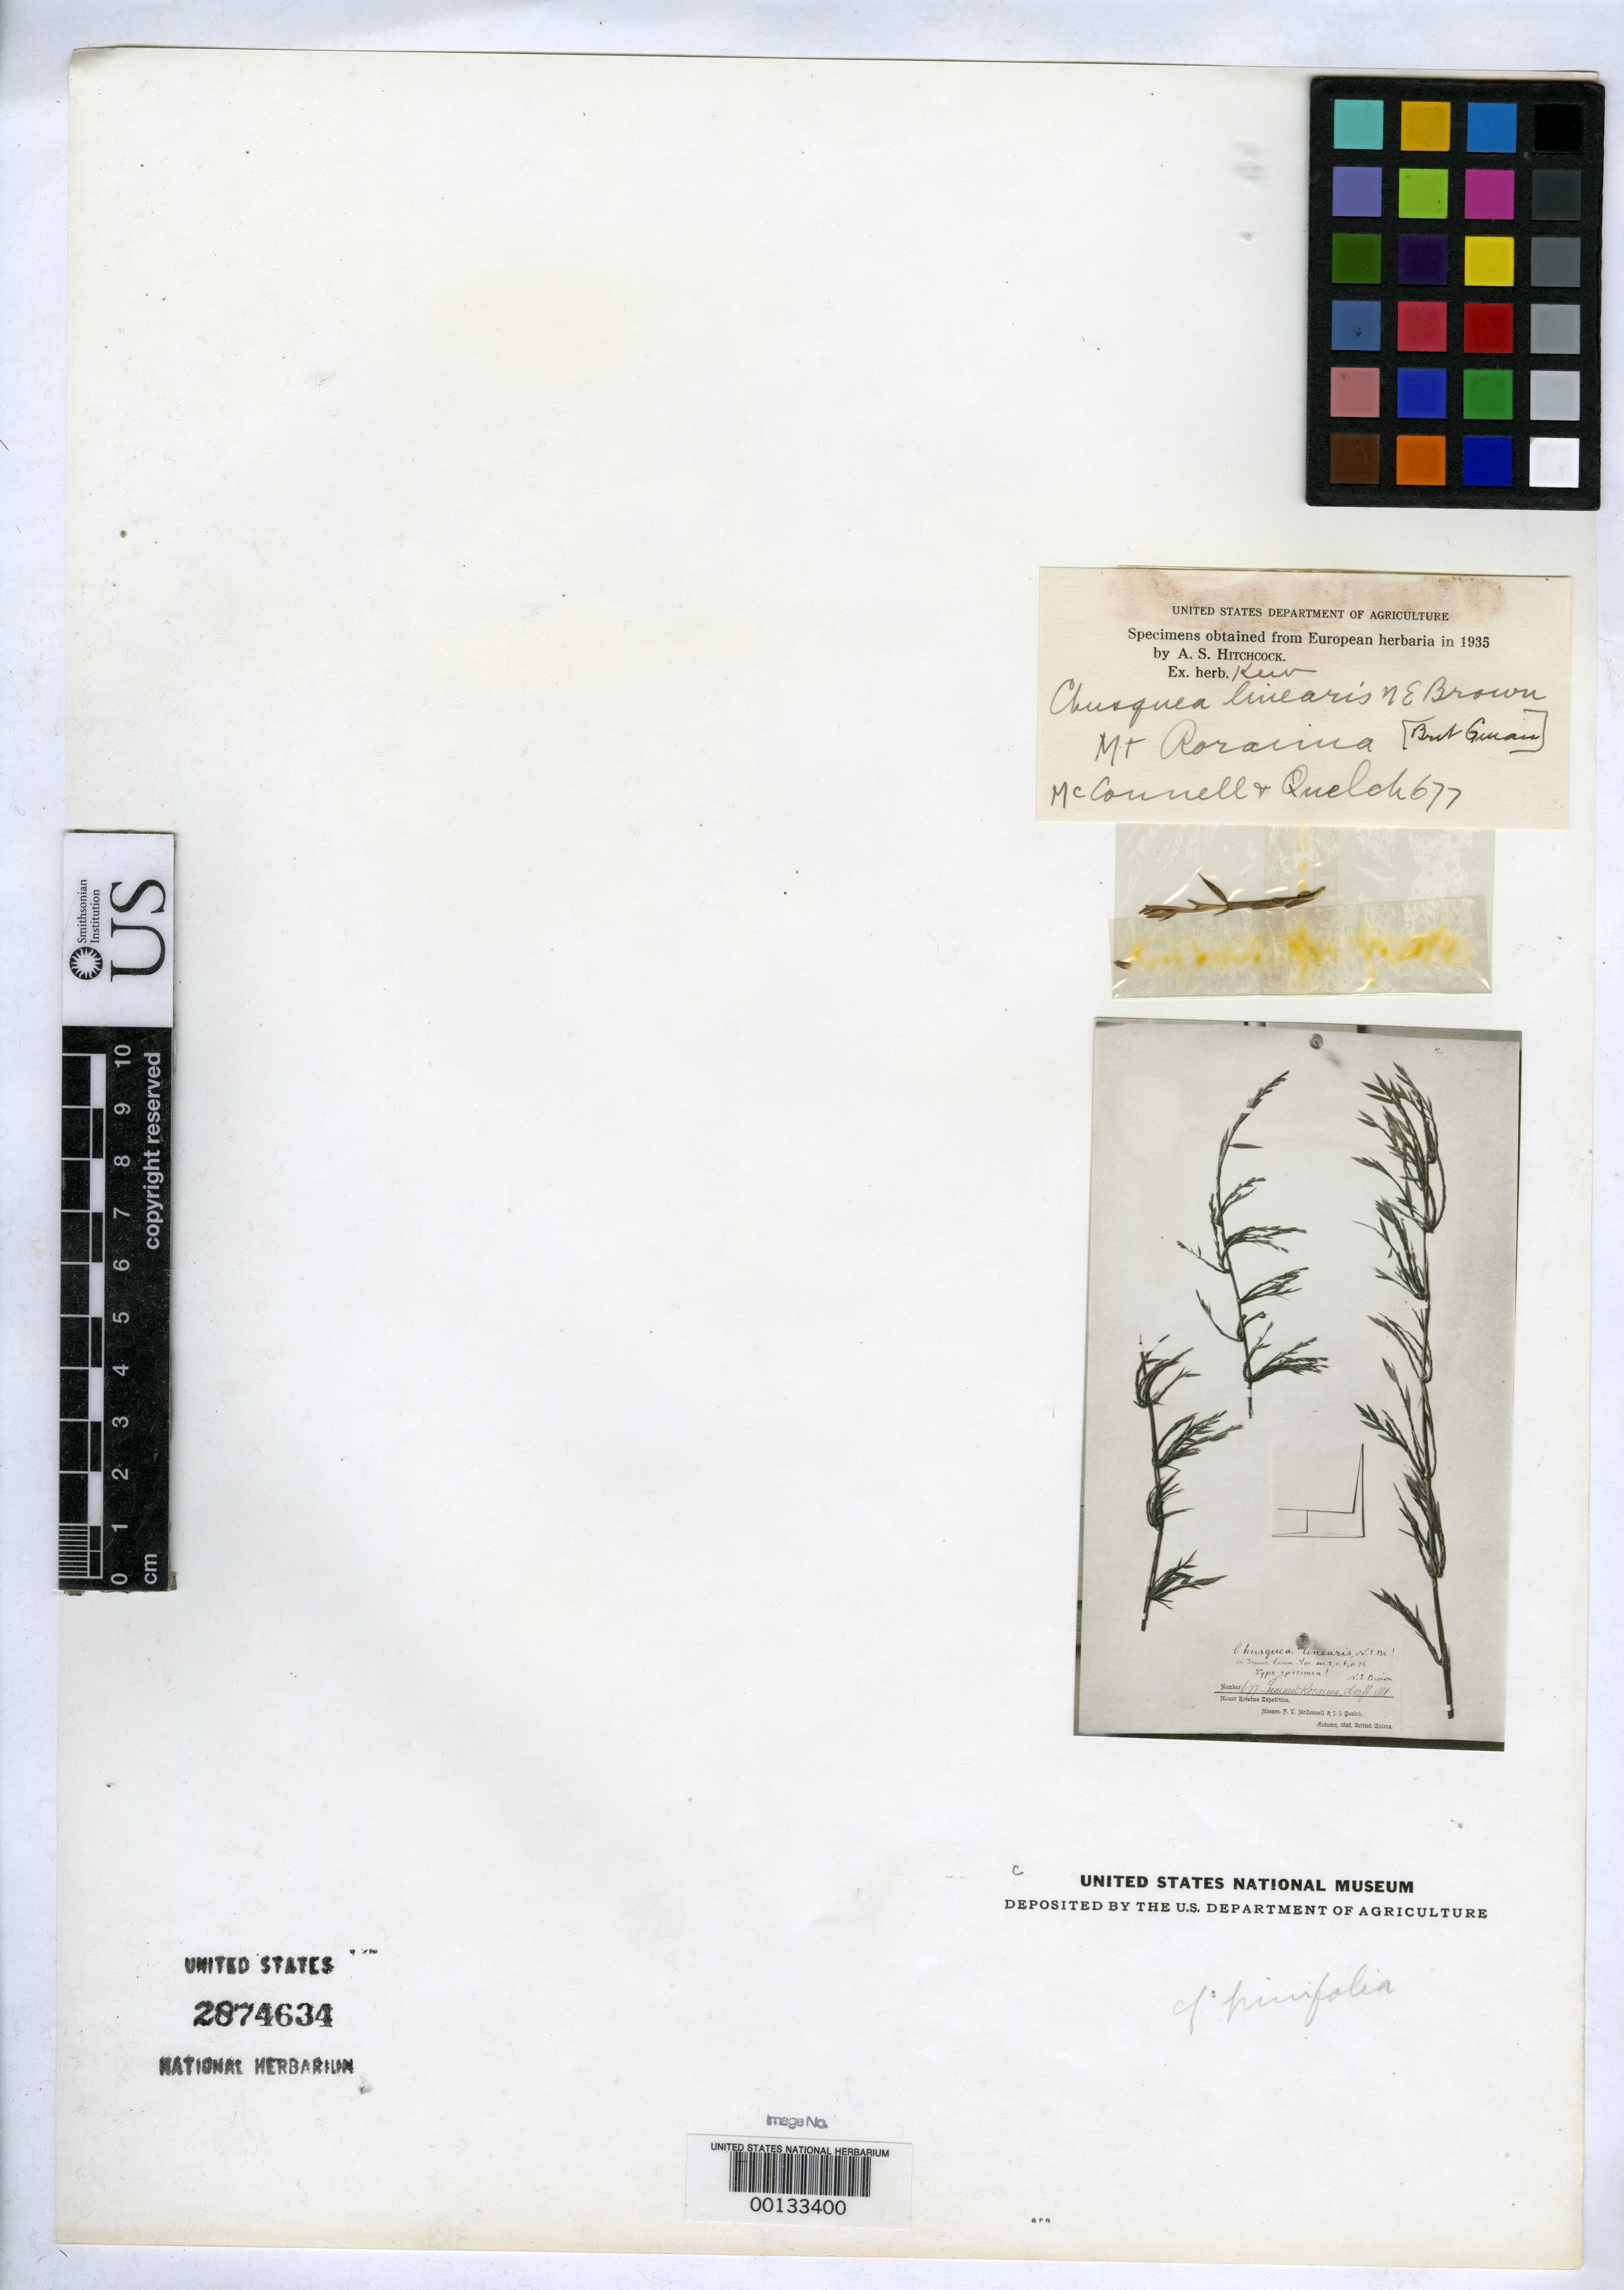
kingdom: Plantae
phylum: Tracheophyta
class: Liliopsida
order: Poales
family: Poaceae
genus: Chusquea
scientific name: Chusquea linearis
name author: N.E. Br.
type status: Type Material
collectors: F. McConnell & J. Quelch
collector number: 677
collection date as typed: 1808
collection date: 1808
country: Guyana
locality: Mt. Roraima.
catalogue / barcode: US 2874634